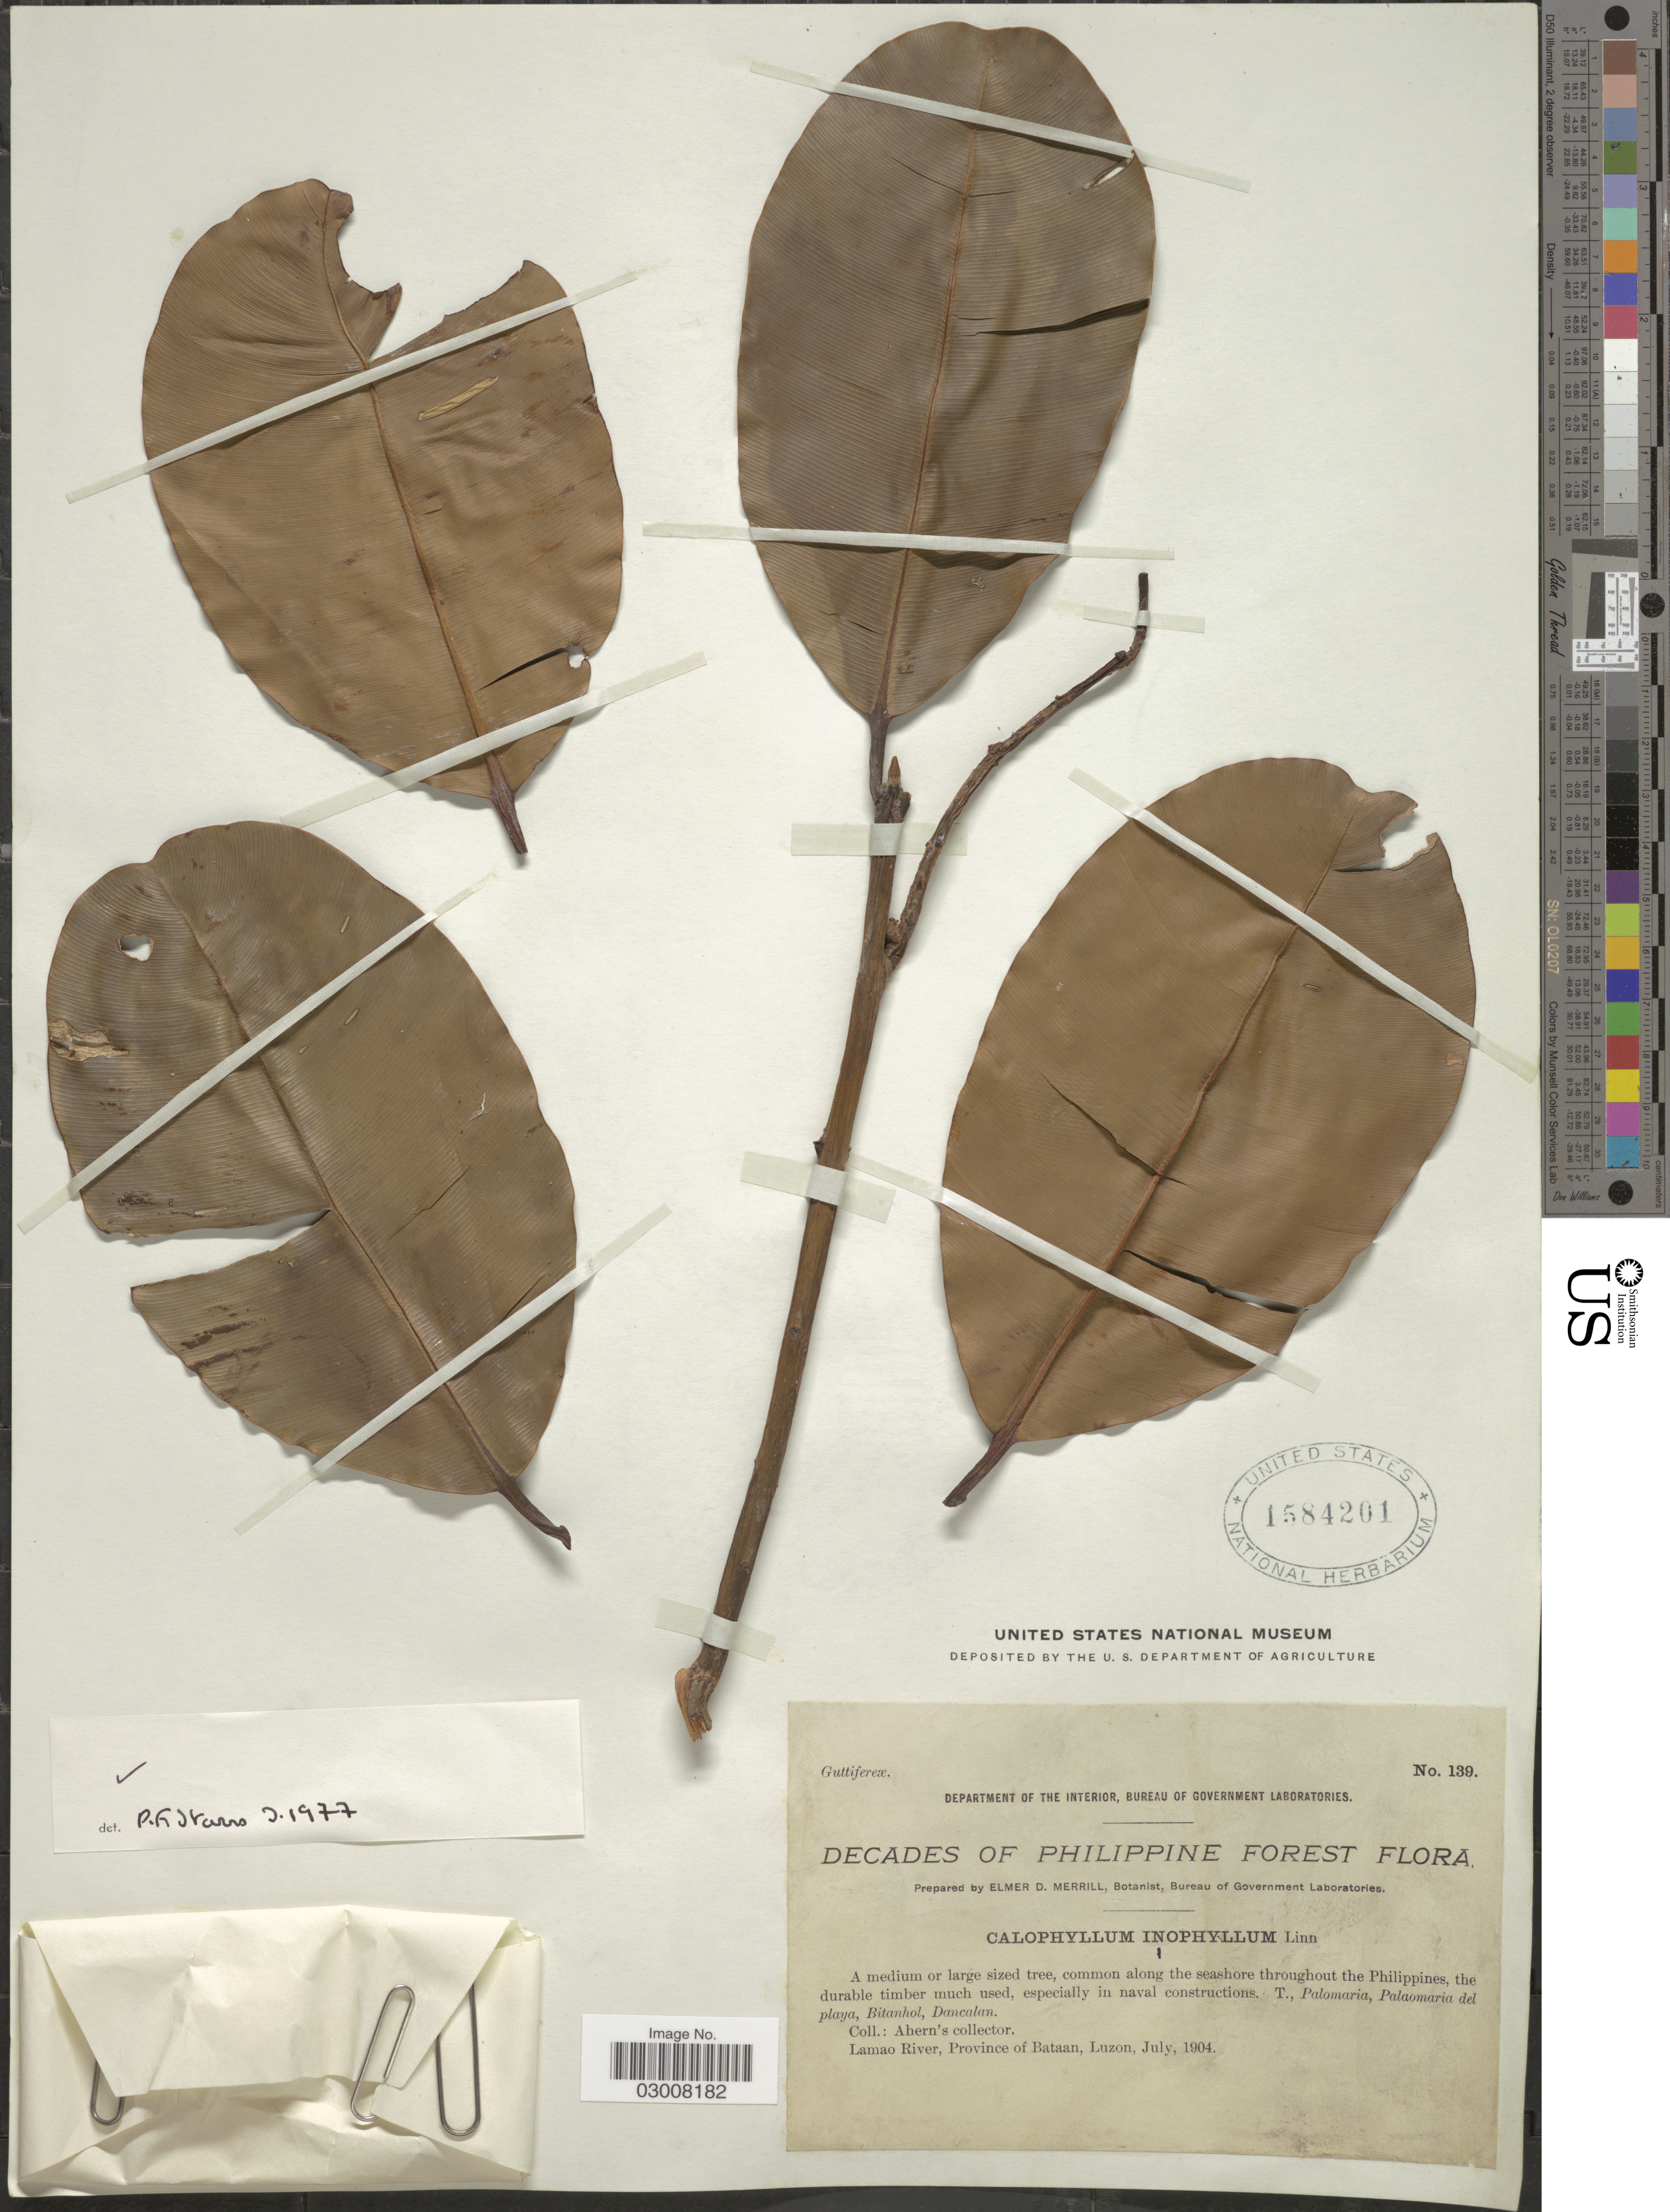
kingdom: Plantae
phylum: Tracheophyta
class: Magnoliopsida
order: Malpighiales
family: Calophyllaceae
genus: Calophyllum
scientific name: Calophyllum inophyllum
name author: L.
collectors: Ahern's collector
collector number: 139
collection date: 1904-07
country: Philippines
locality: Lamao River, Province of Bataan, Luzon.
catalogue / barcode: US 1584201